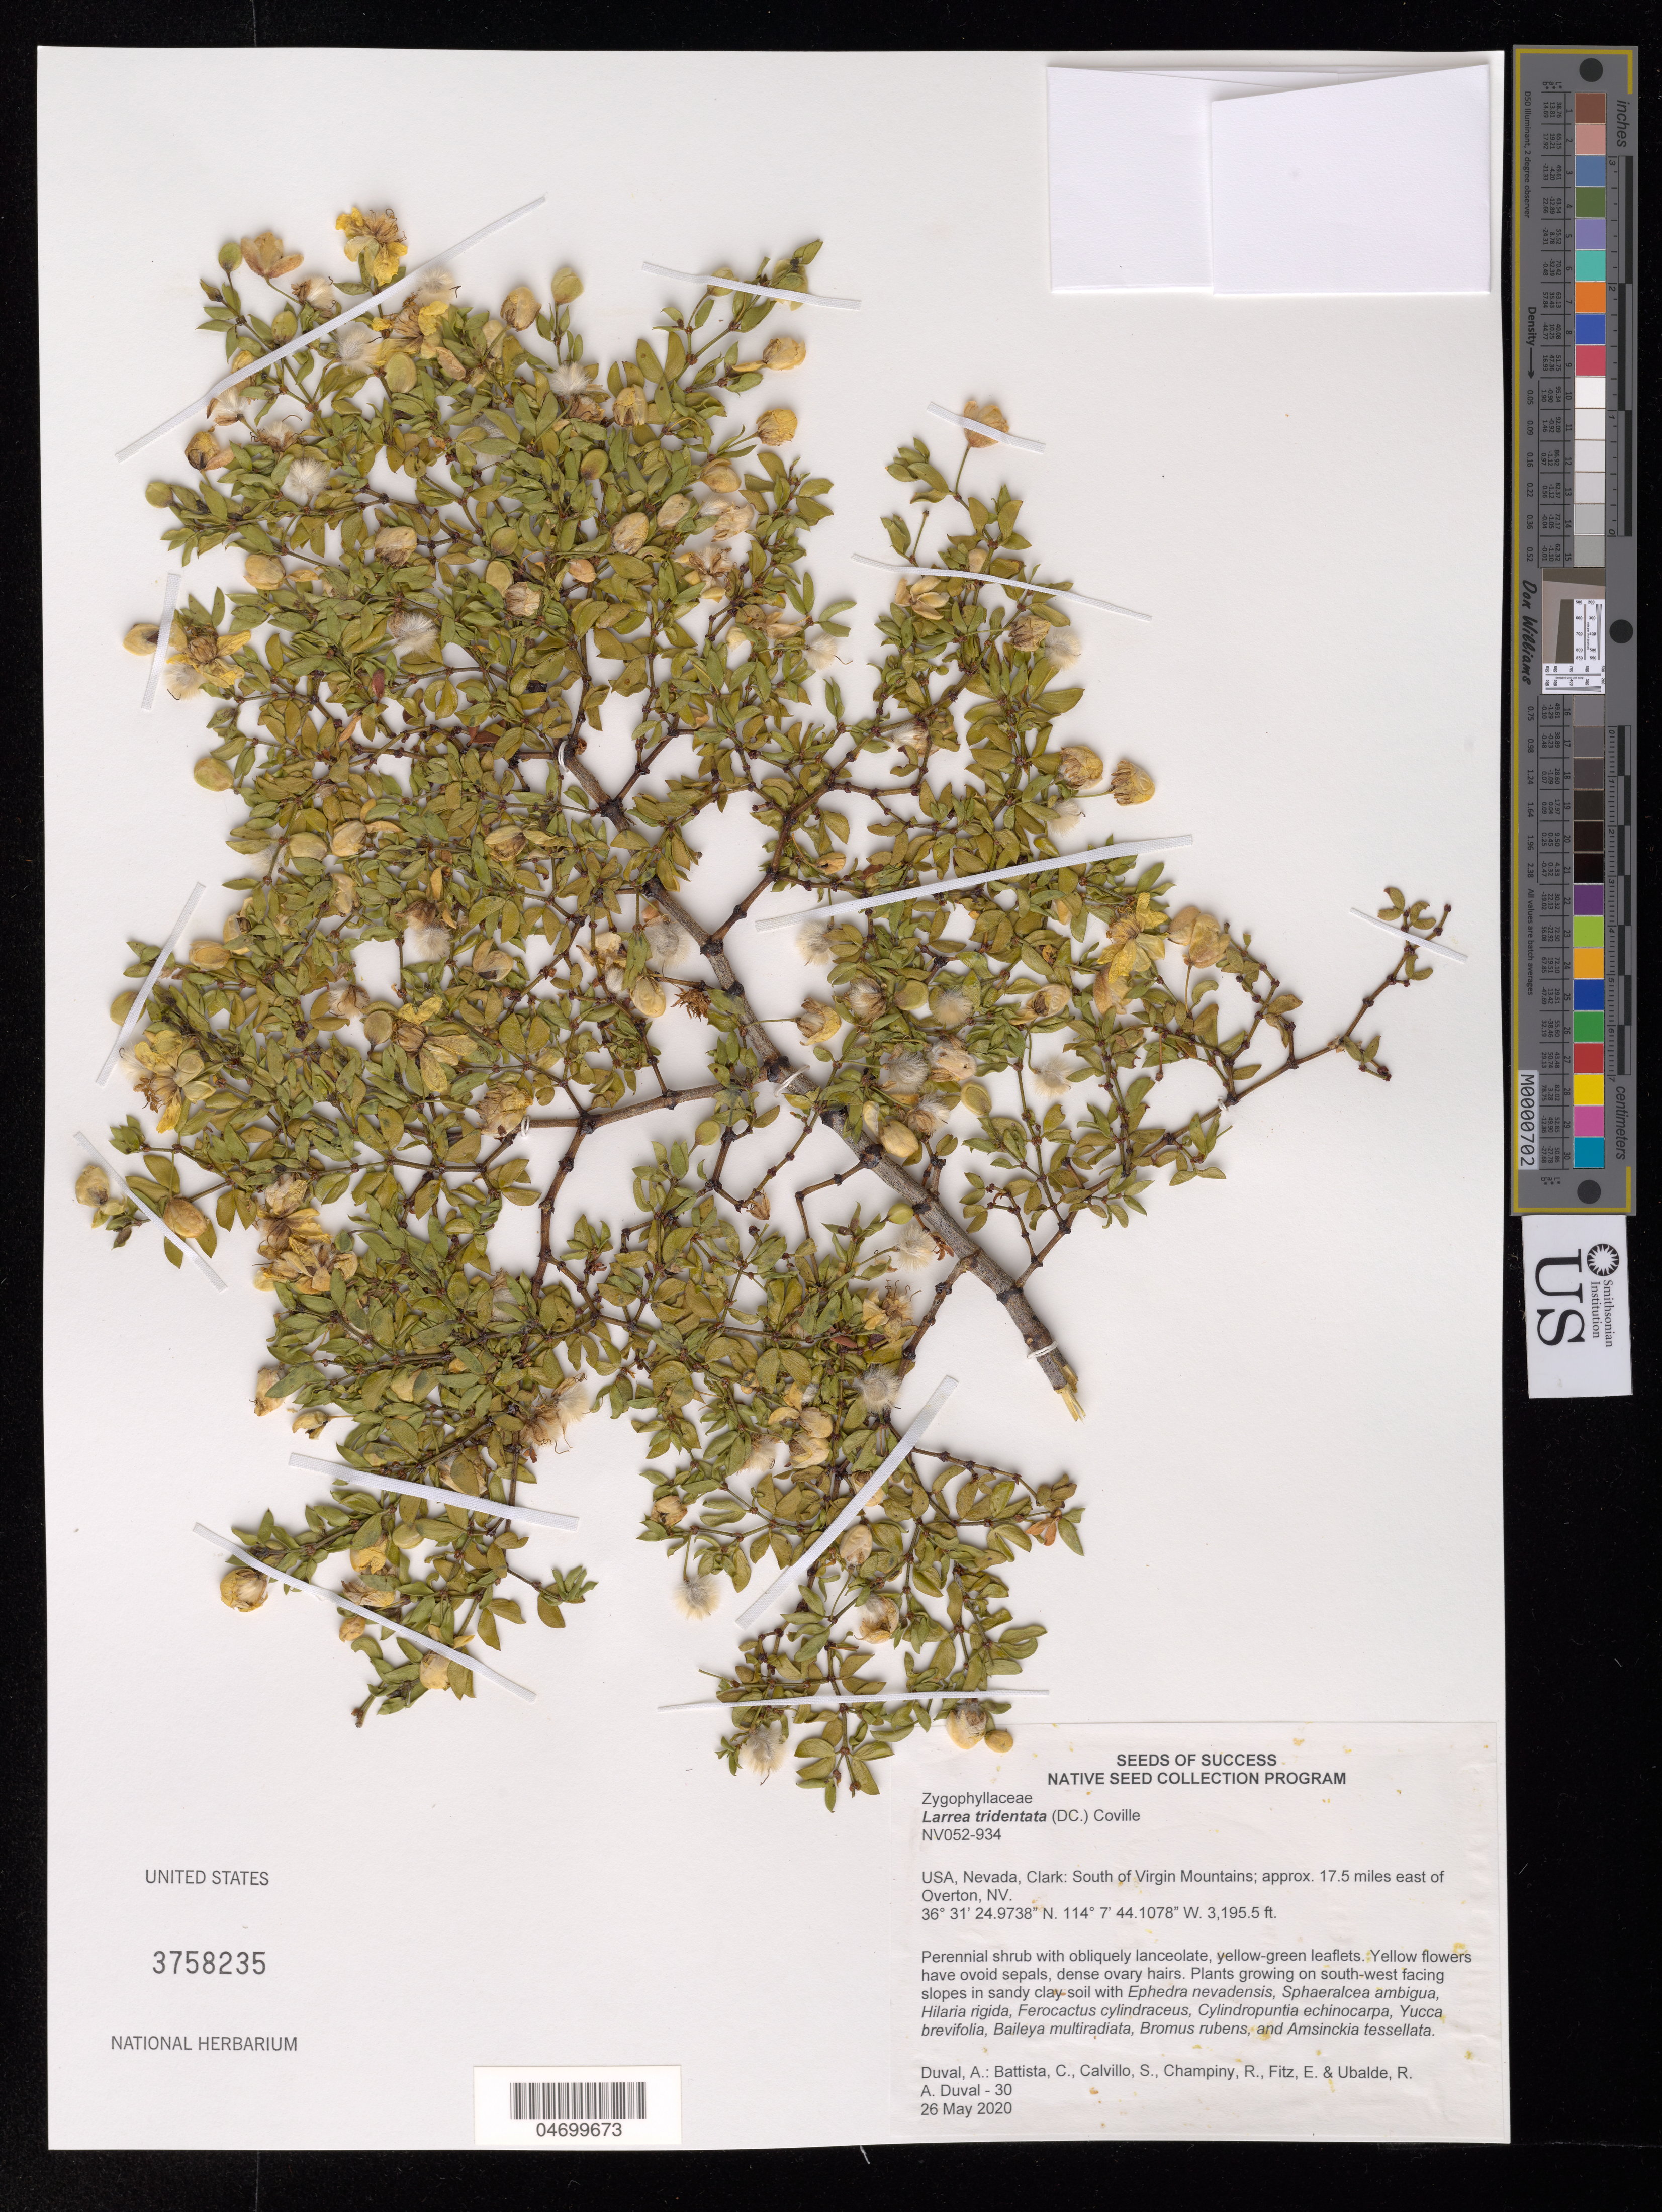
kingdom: Plantae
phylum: Tracheophyta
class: Magnoliopsida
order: Zygophyllales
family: Zygophyllaceae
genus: Larrea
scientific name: Larrea tridentata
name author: (Sessé & Moc. ex DC.) Coville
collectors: A. Duval, C. Battista, S. Calvillo, R. Champiny, E. Fitz & R. Ubalde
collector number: NV052-934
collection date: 2020-05-26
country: United States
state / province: Nevada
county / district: Clark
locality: S of Virgin Mtns, 17.5 mi. E of Overton.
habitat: Sandy clay soils. With Ephedra nevadensis, Hilaria rigida, Bromus rubens, etc.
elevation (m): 974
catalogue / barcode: US 3758235